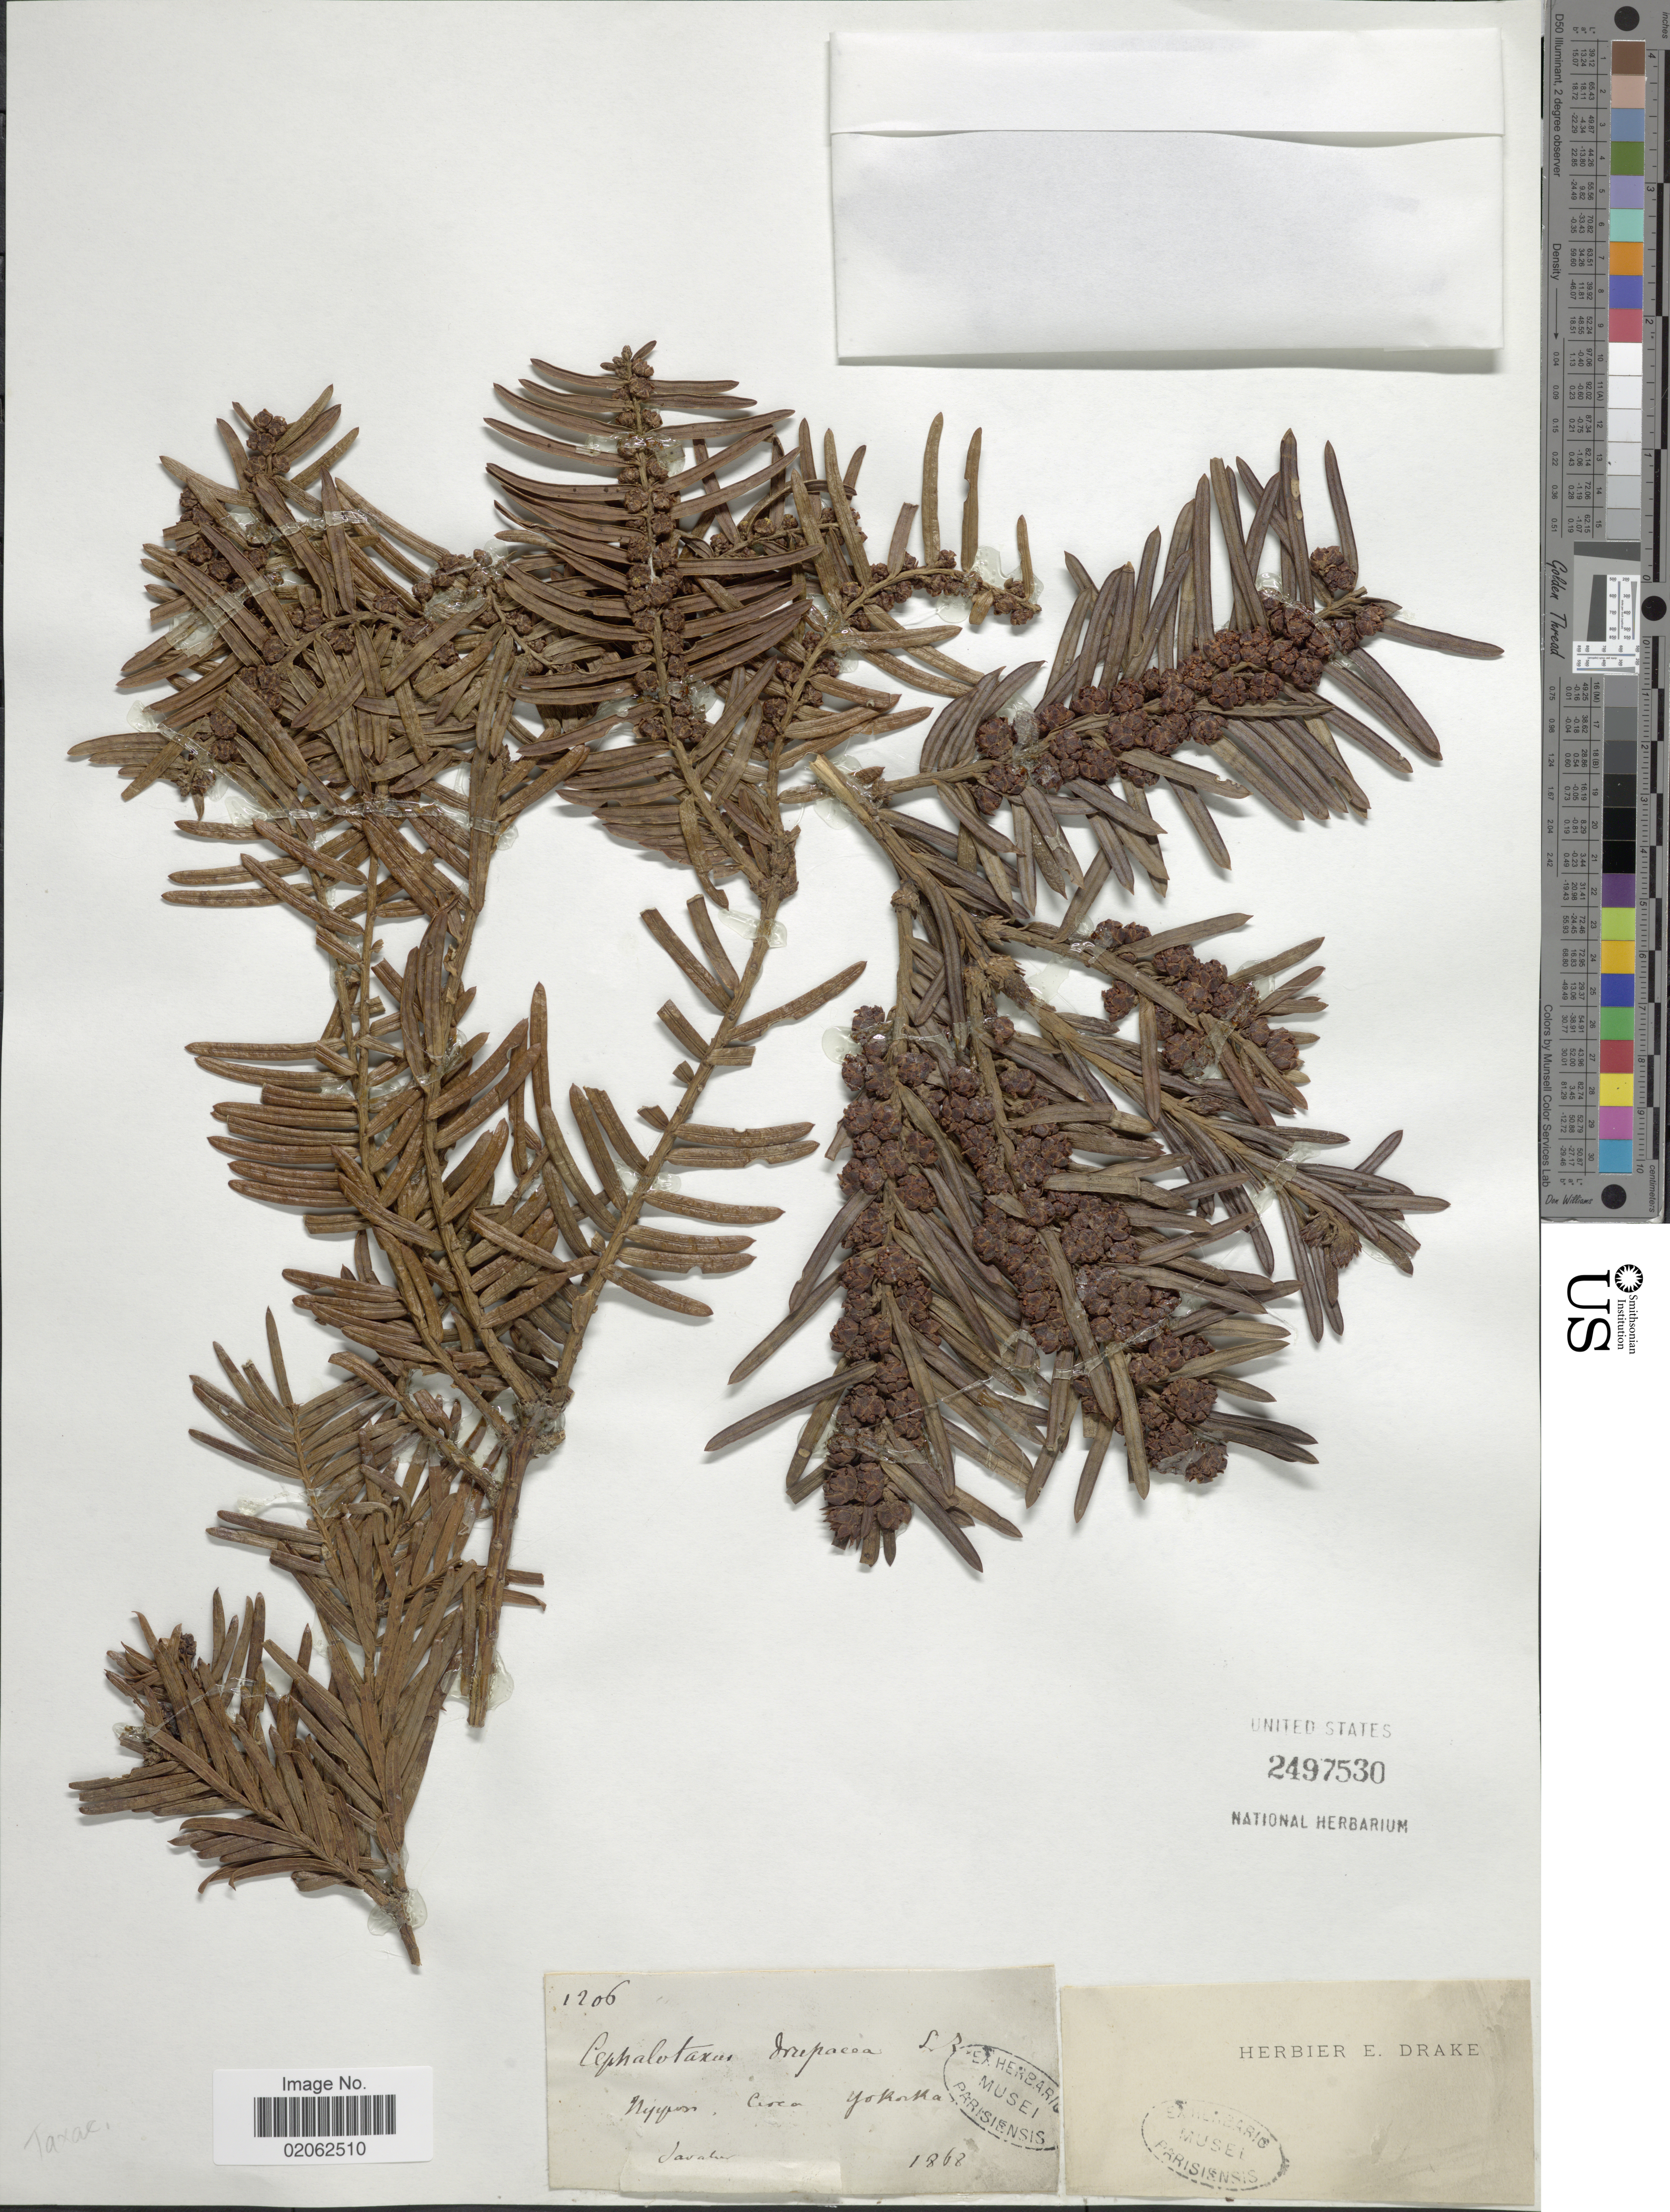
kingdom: Plantae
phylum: Tracheophyta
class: Pinopsida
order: Pinales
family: Cephalotaxaceae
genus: Cephalotaxus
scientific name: Cephalotaxus harringtonia var. drupacea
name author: (Siebold & Zucc.) Koidz.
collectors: ex herb. Musei Parisiensis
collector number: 1206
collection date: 1868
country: Japan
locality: Nippon, circa Yokoka.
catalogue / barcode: US 2497530